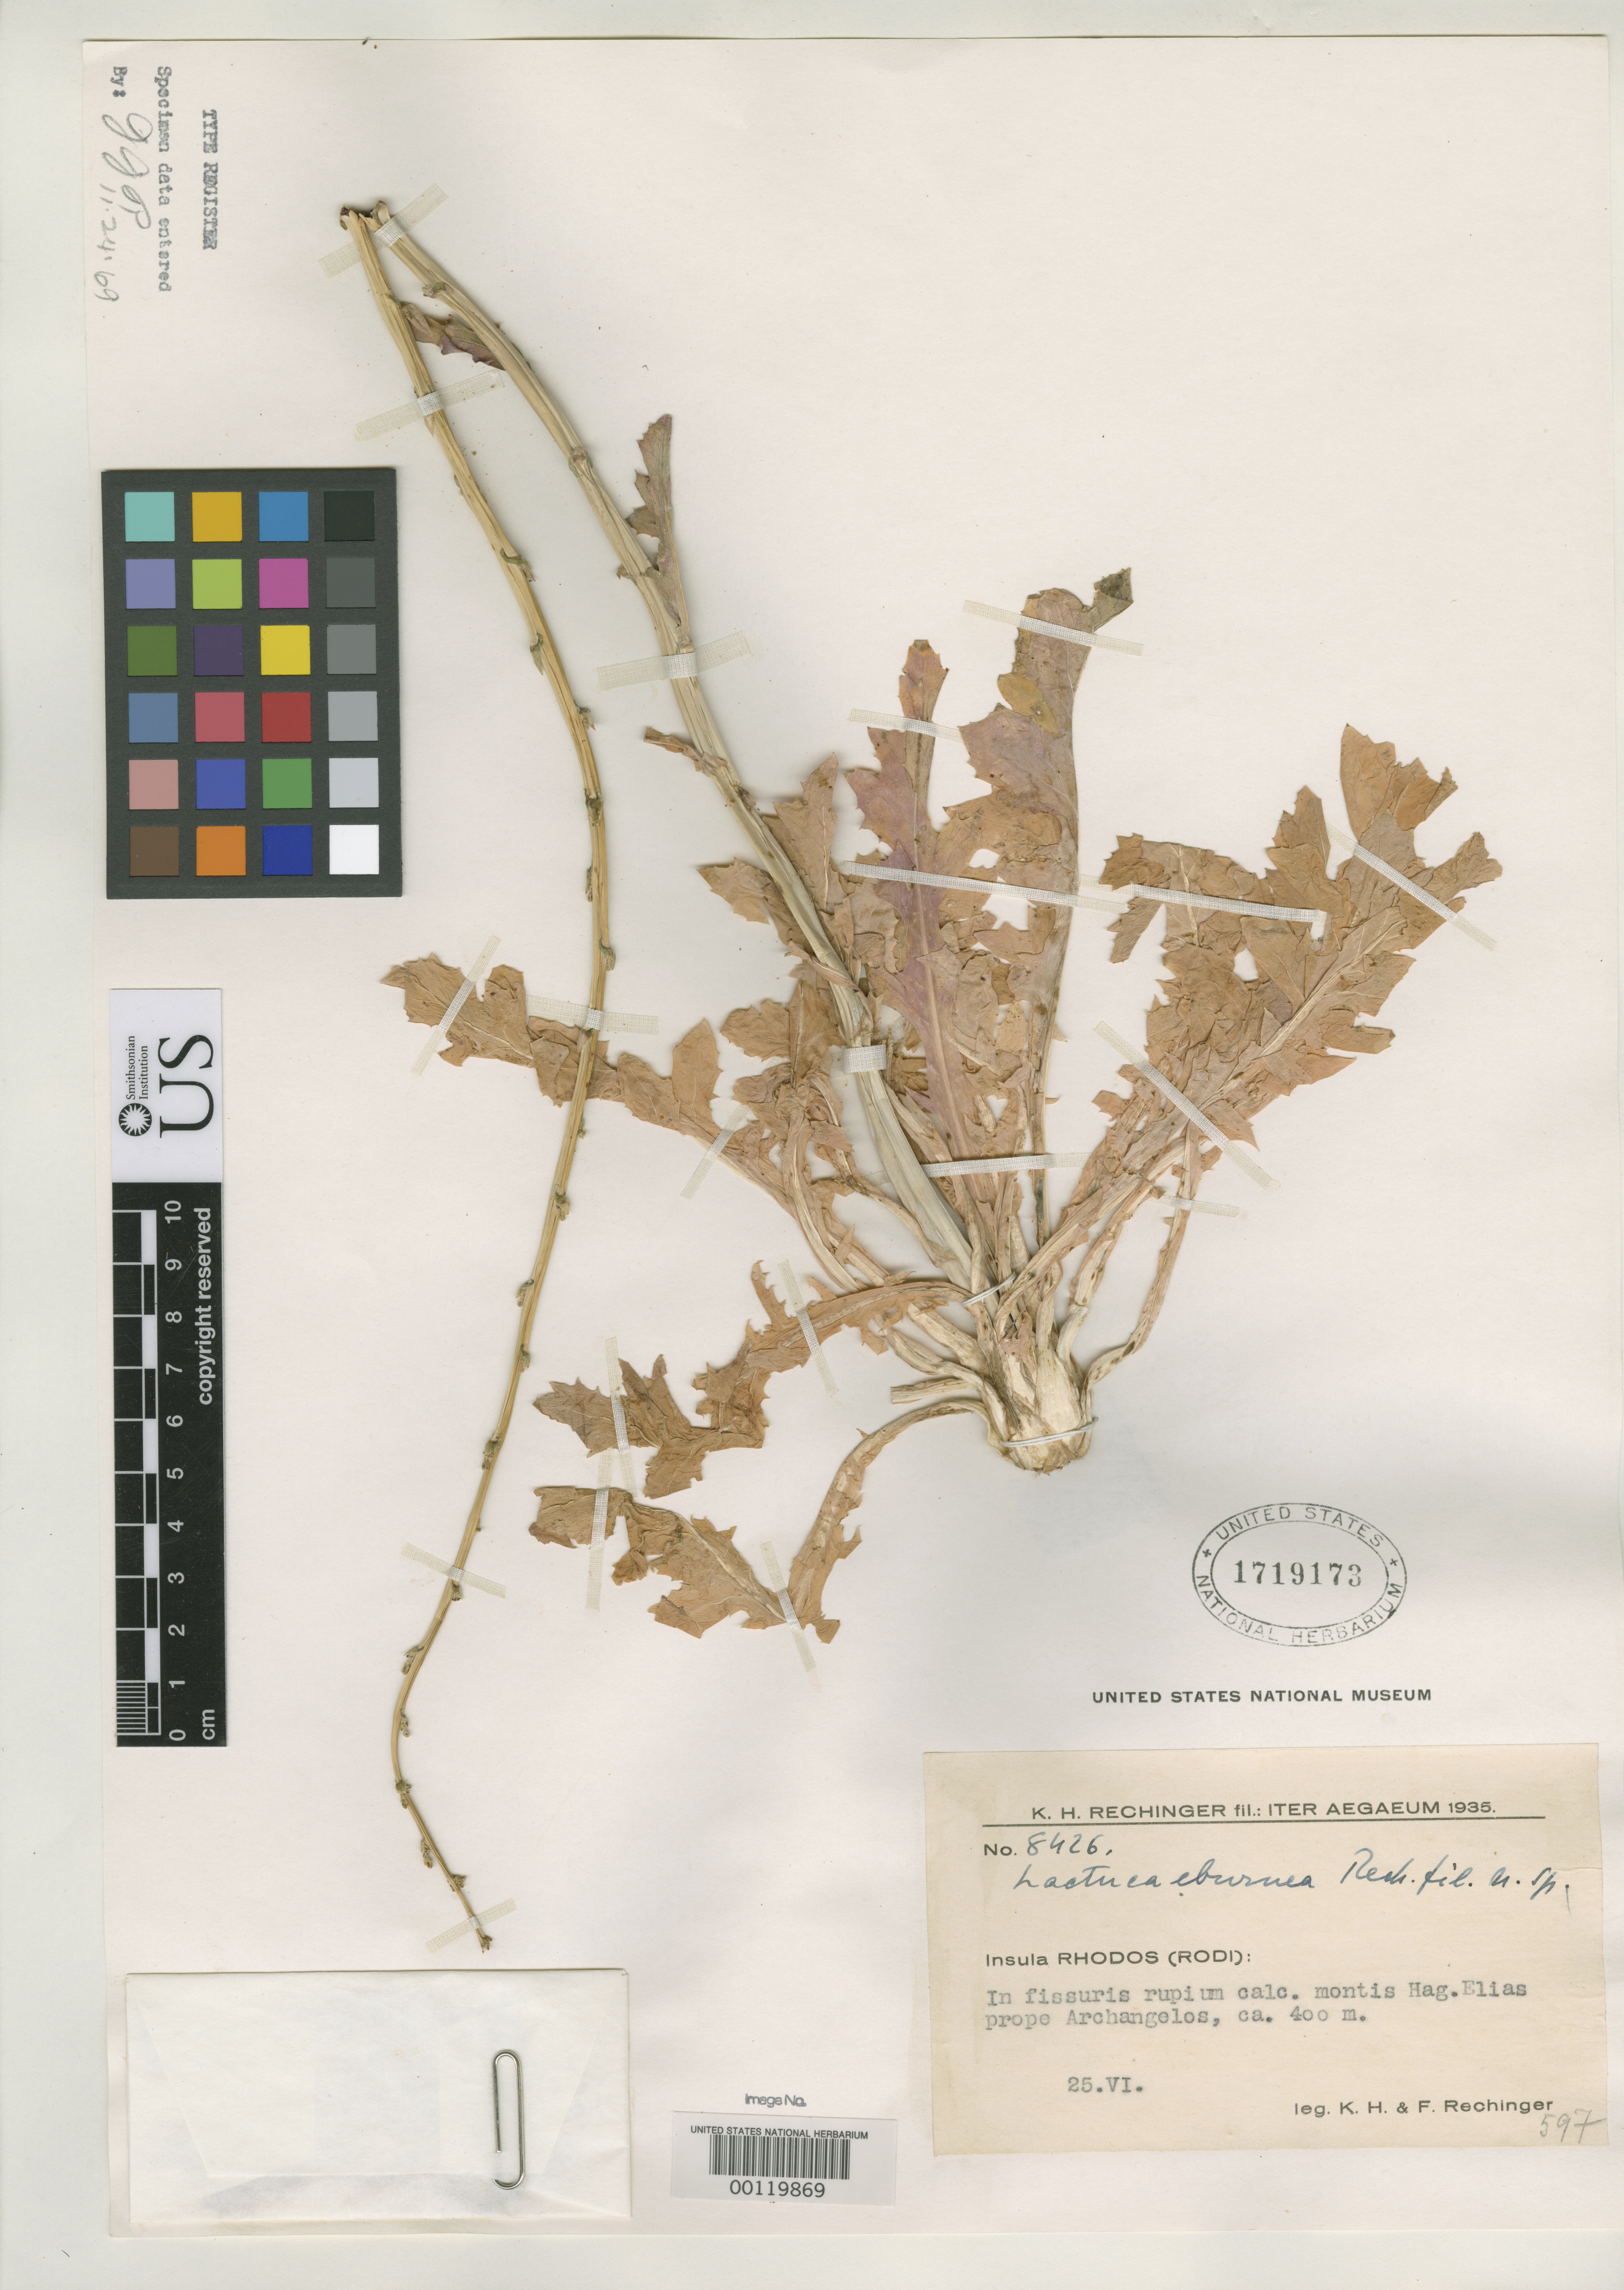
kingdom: Plantae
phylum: Tracheophyta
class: Magnoliopsida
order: Asterales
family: Asteraceae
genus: Lactuca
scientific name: Lactuca eburnea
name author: Rech. f.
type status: Syntype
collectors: K. H. Rechinger & F. Rechinger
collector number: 8426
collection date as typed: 25 Jun 1935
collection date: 1935-06-25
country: Greece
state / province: South Aegean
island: Rhodes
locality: I. of Rhodes; Archangelos.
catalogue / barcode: US 1719173